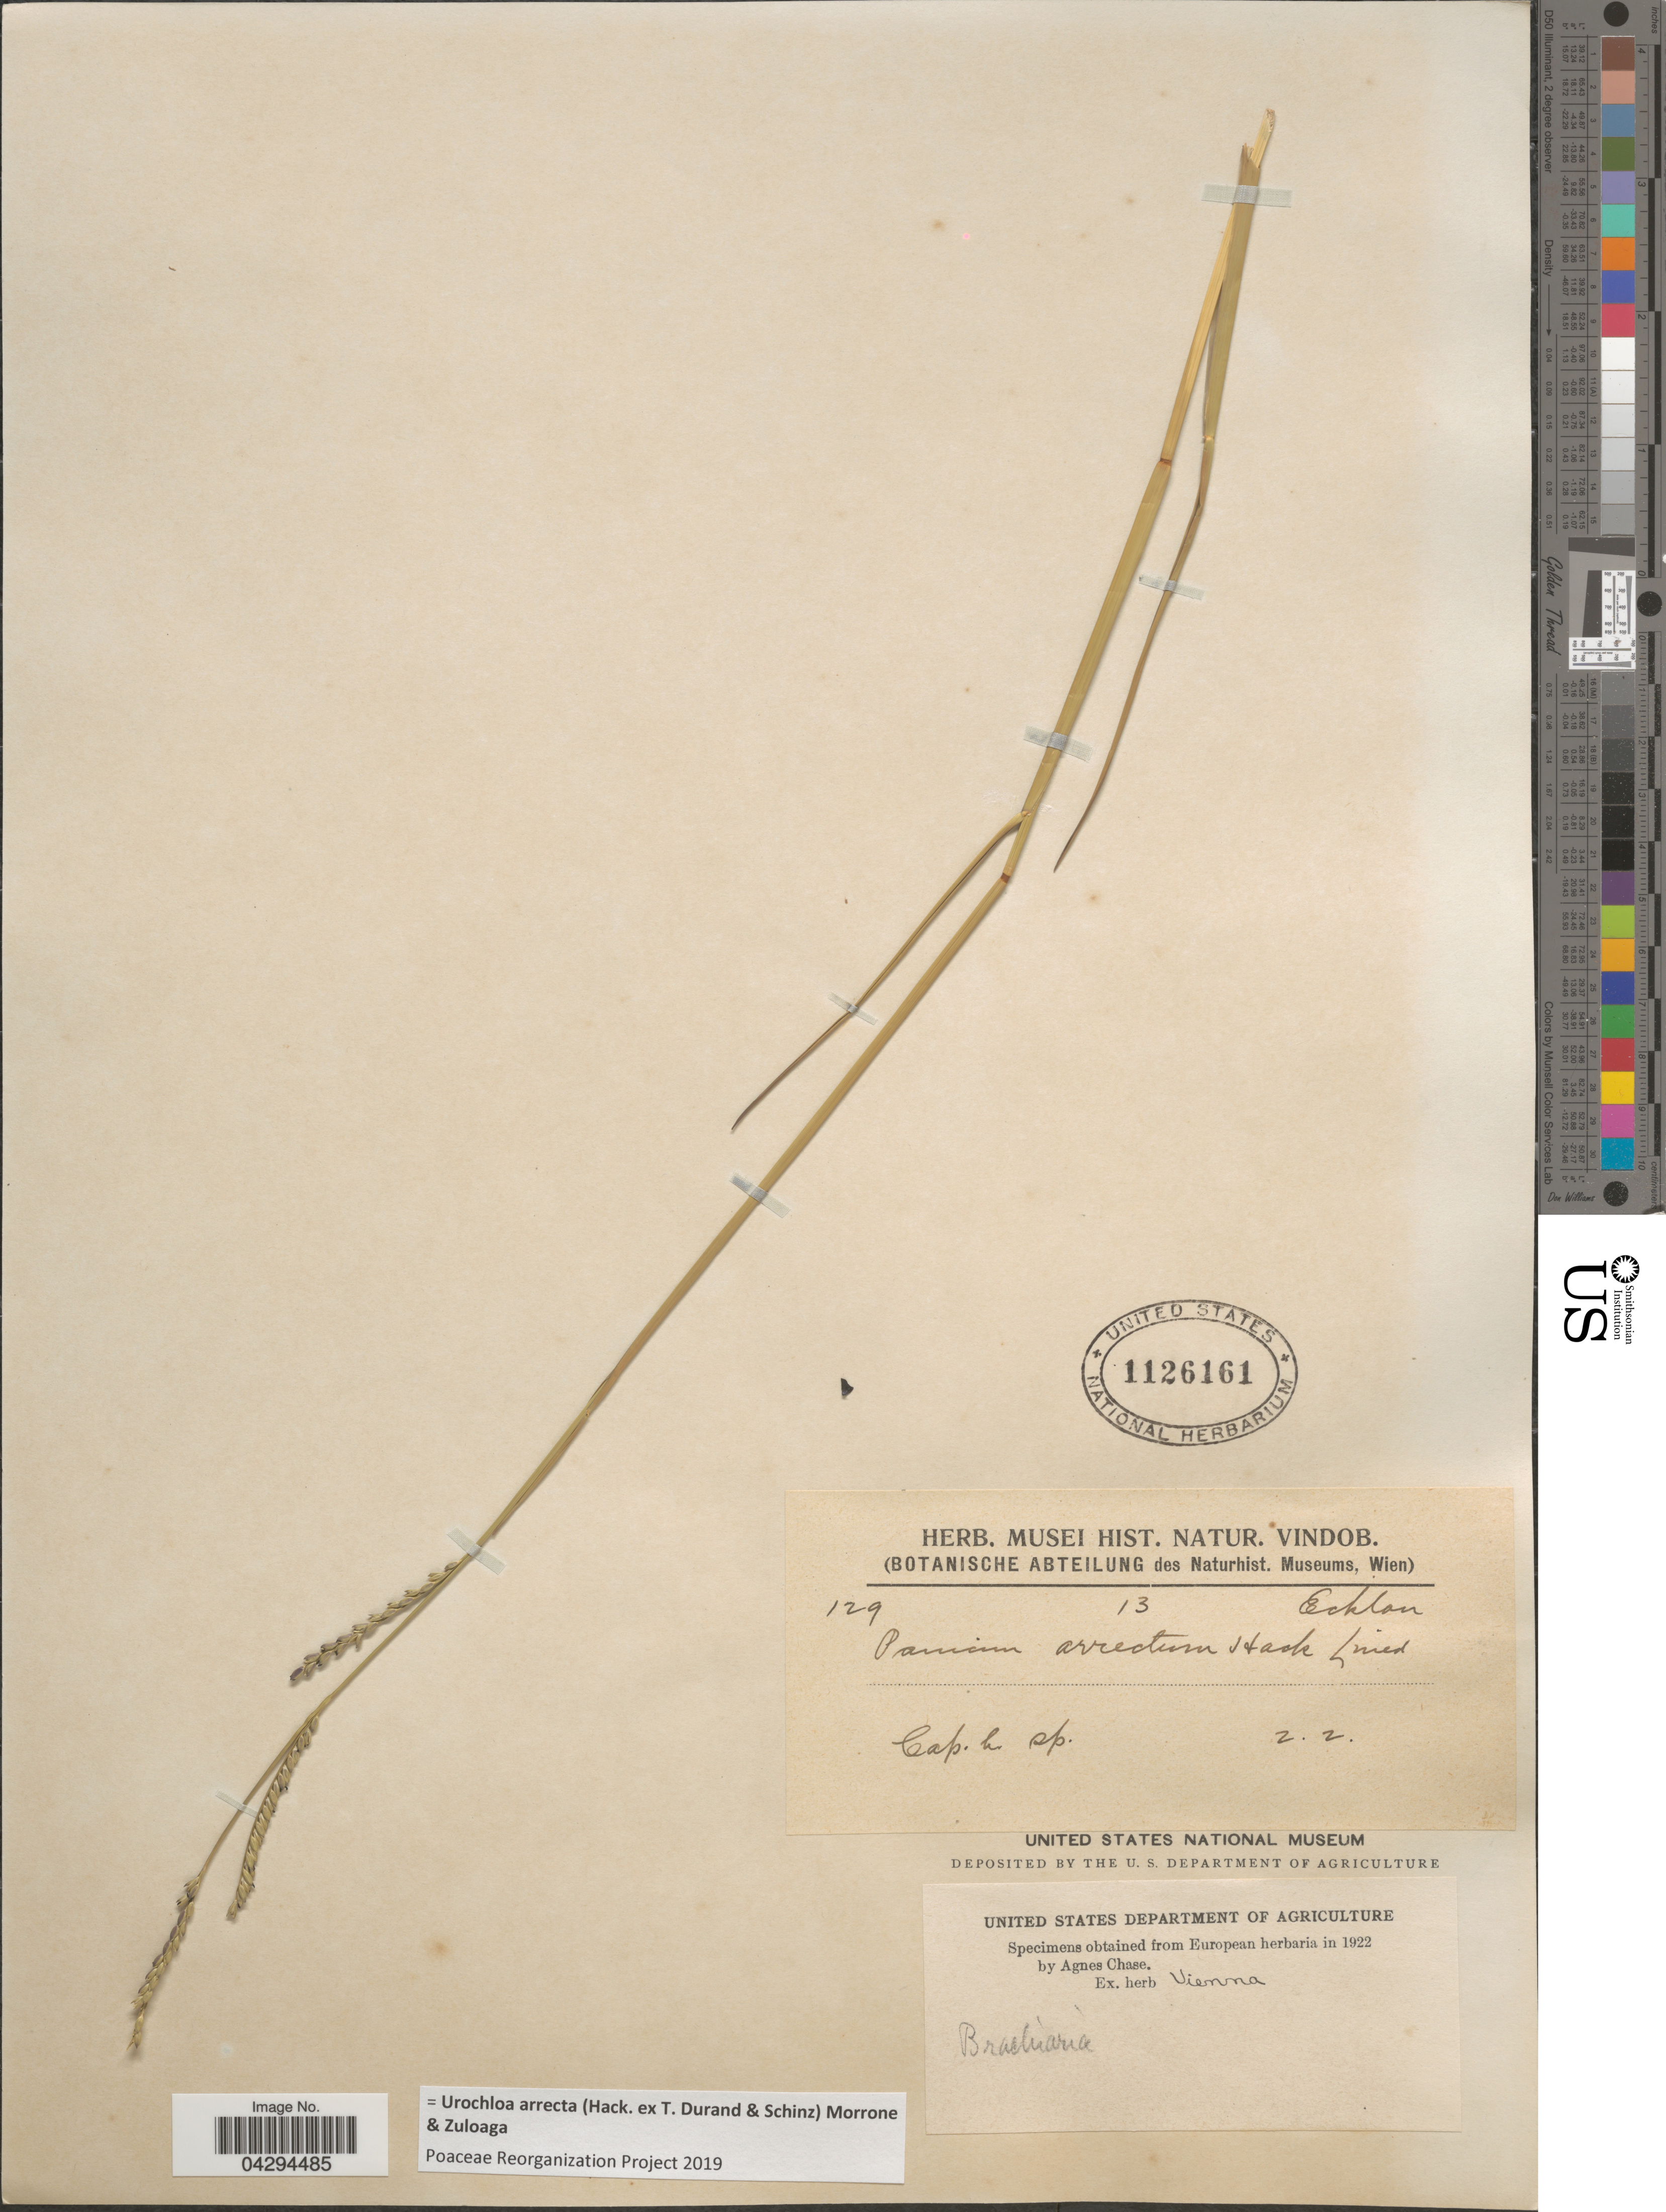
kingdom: Plantae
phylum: Tracheophyta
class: Liliopsida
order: Poales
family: Poaceae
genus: Urochloa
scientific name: Urochloa arrecta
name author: (Hack. ex Durand & Schinz) Morrone & Zuloaga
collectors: -. Ecklon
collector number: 129/13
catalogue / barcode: US 1126161